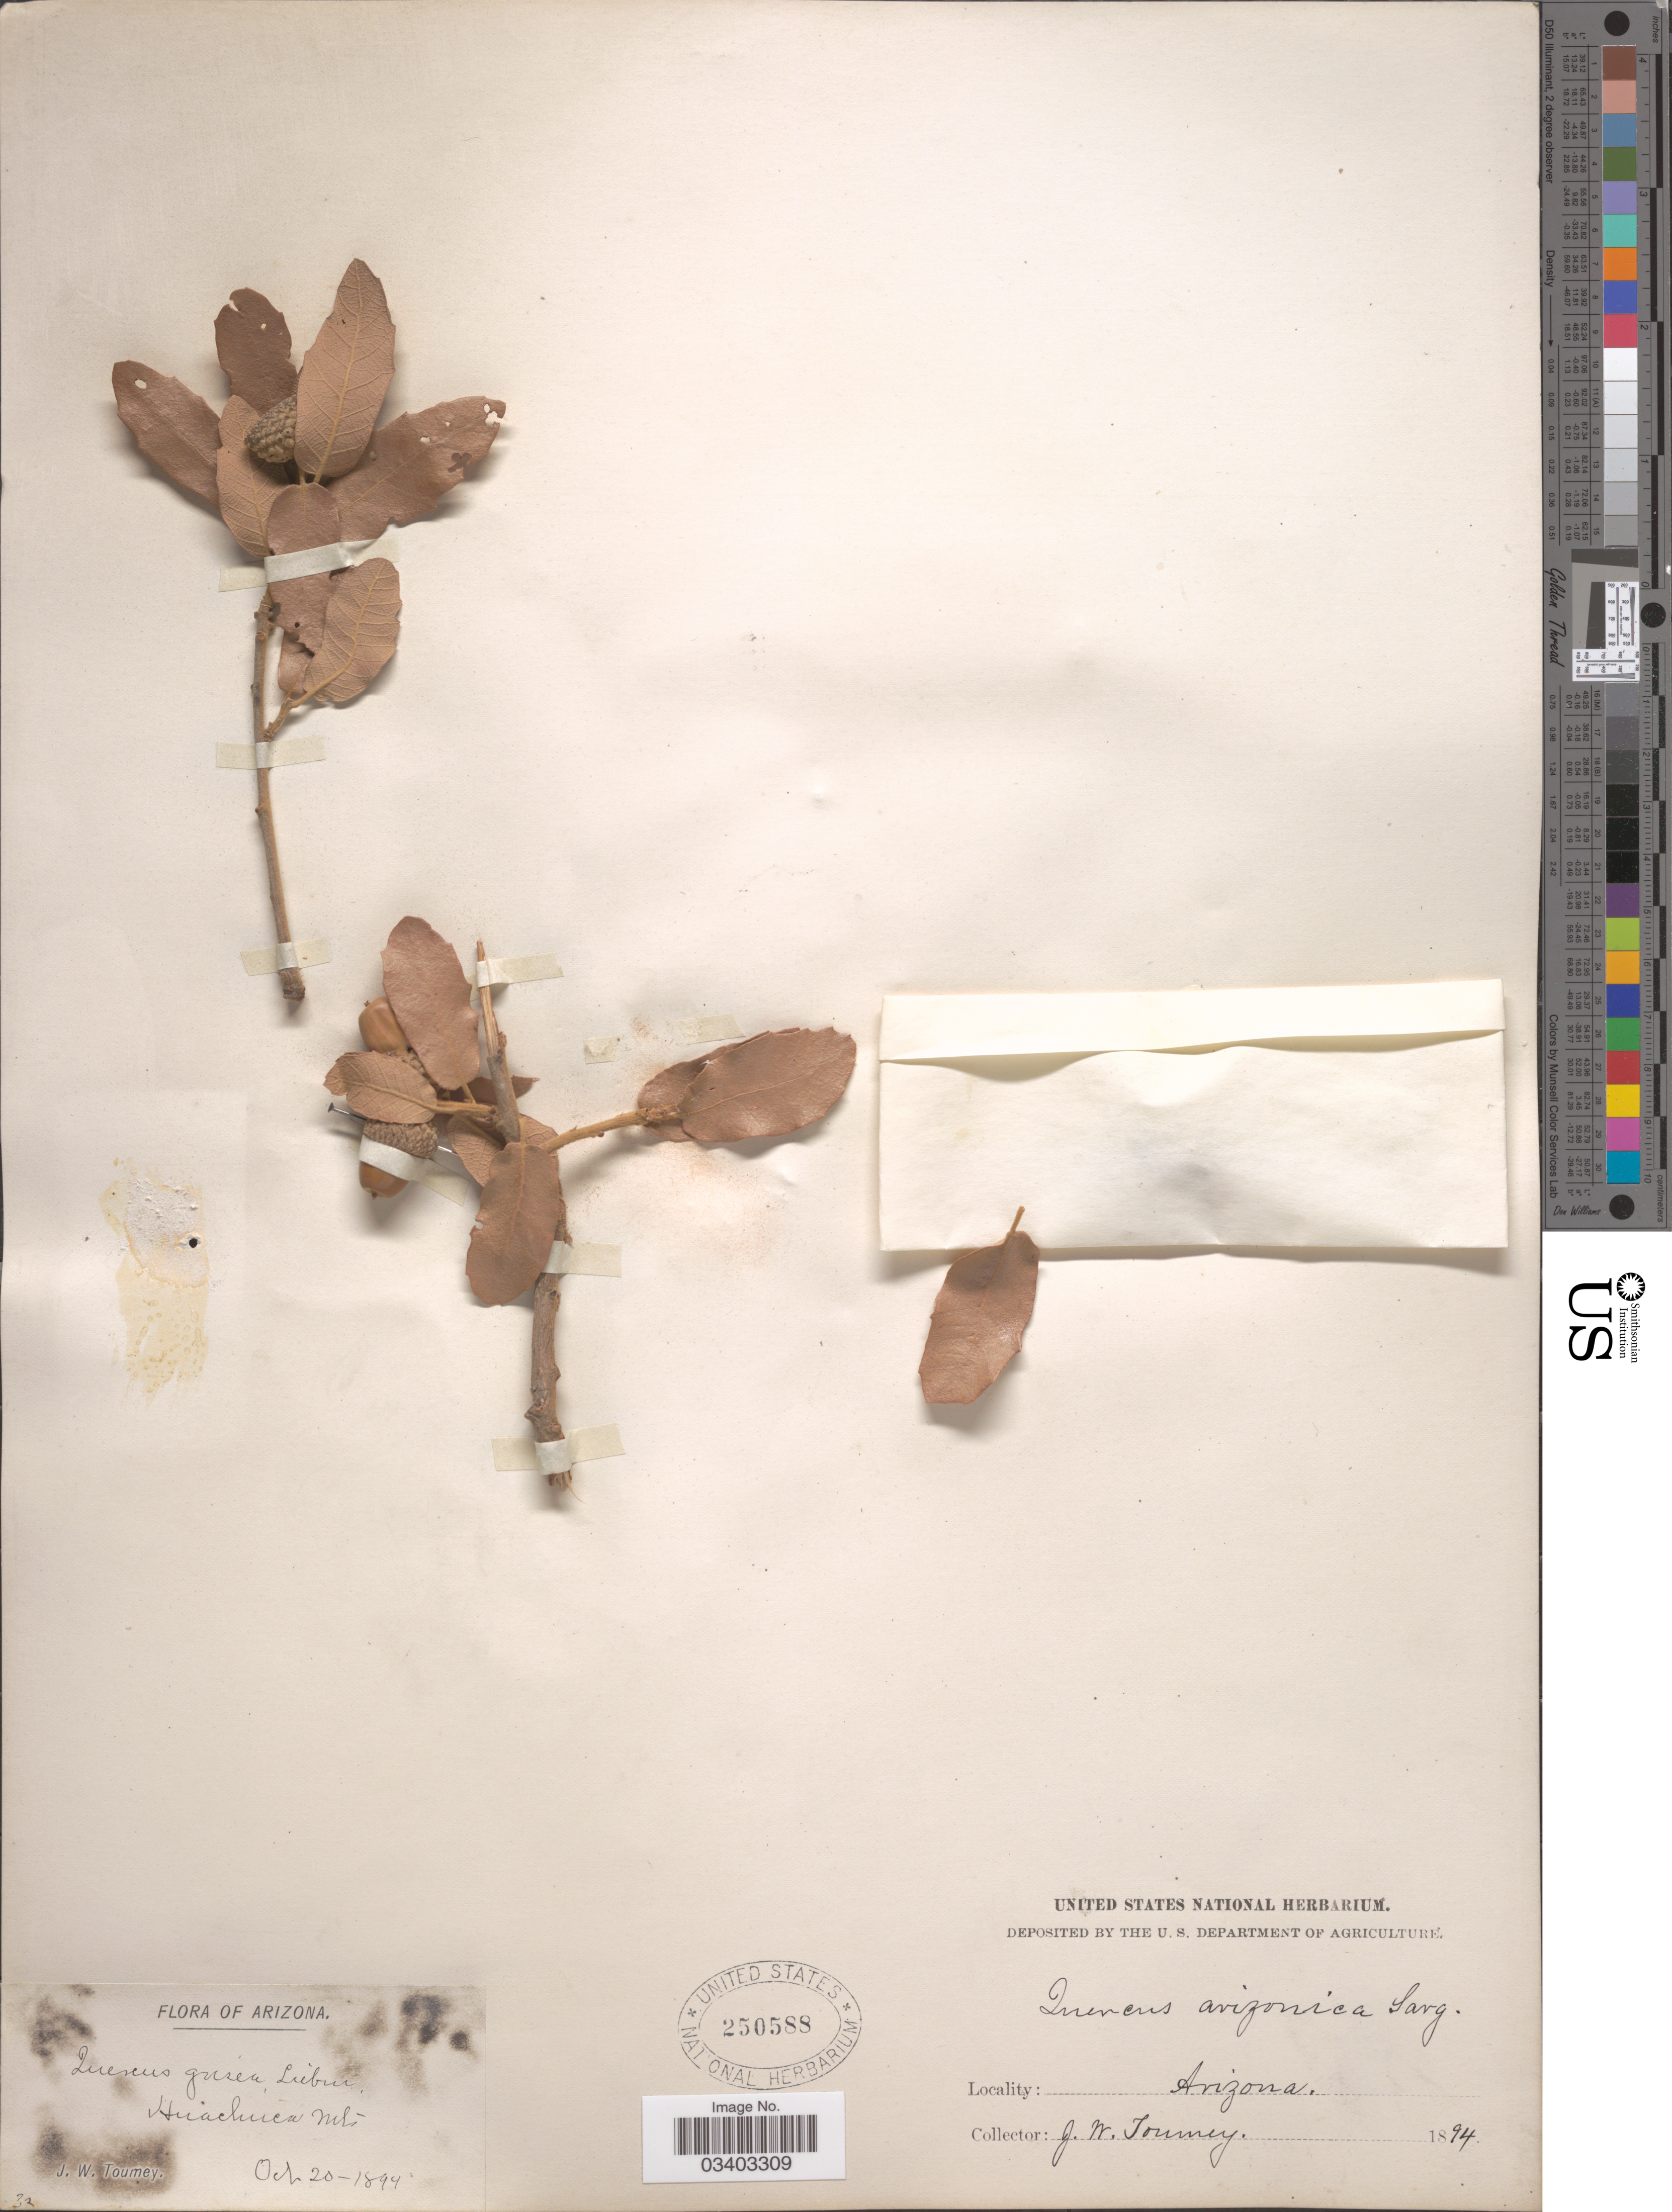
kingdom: Plantae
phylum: Tracheophyta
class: Magnoliopsida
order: Fagales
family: Fagaceae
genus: Quercus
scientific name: Quercus arizonica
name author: Sarg.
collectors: J. W. Toumey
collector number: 32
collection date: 1894-10-20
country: United States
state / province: Arizona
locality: Huachuca Mts.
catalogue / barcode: US 250588